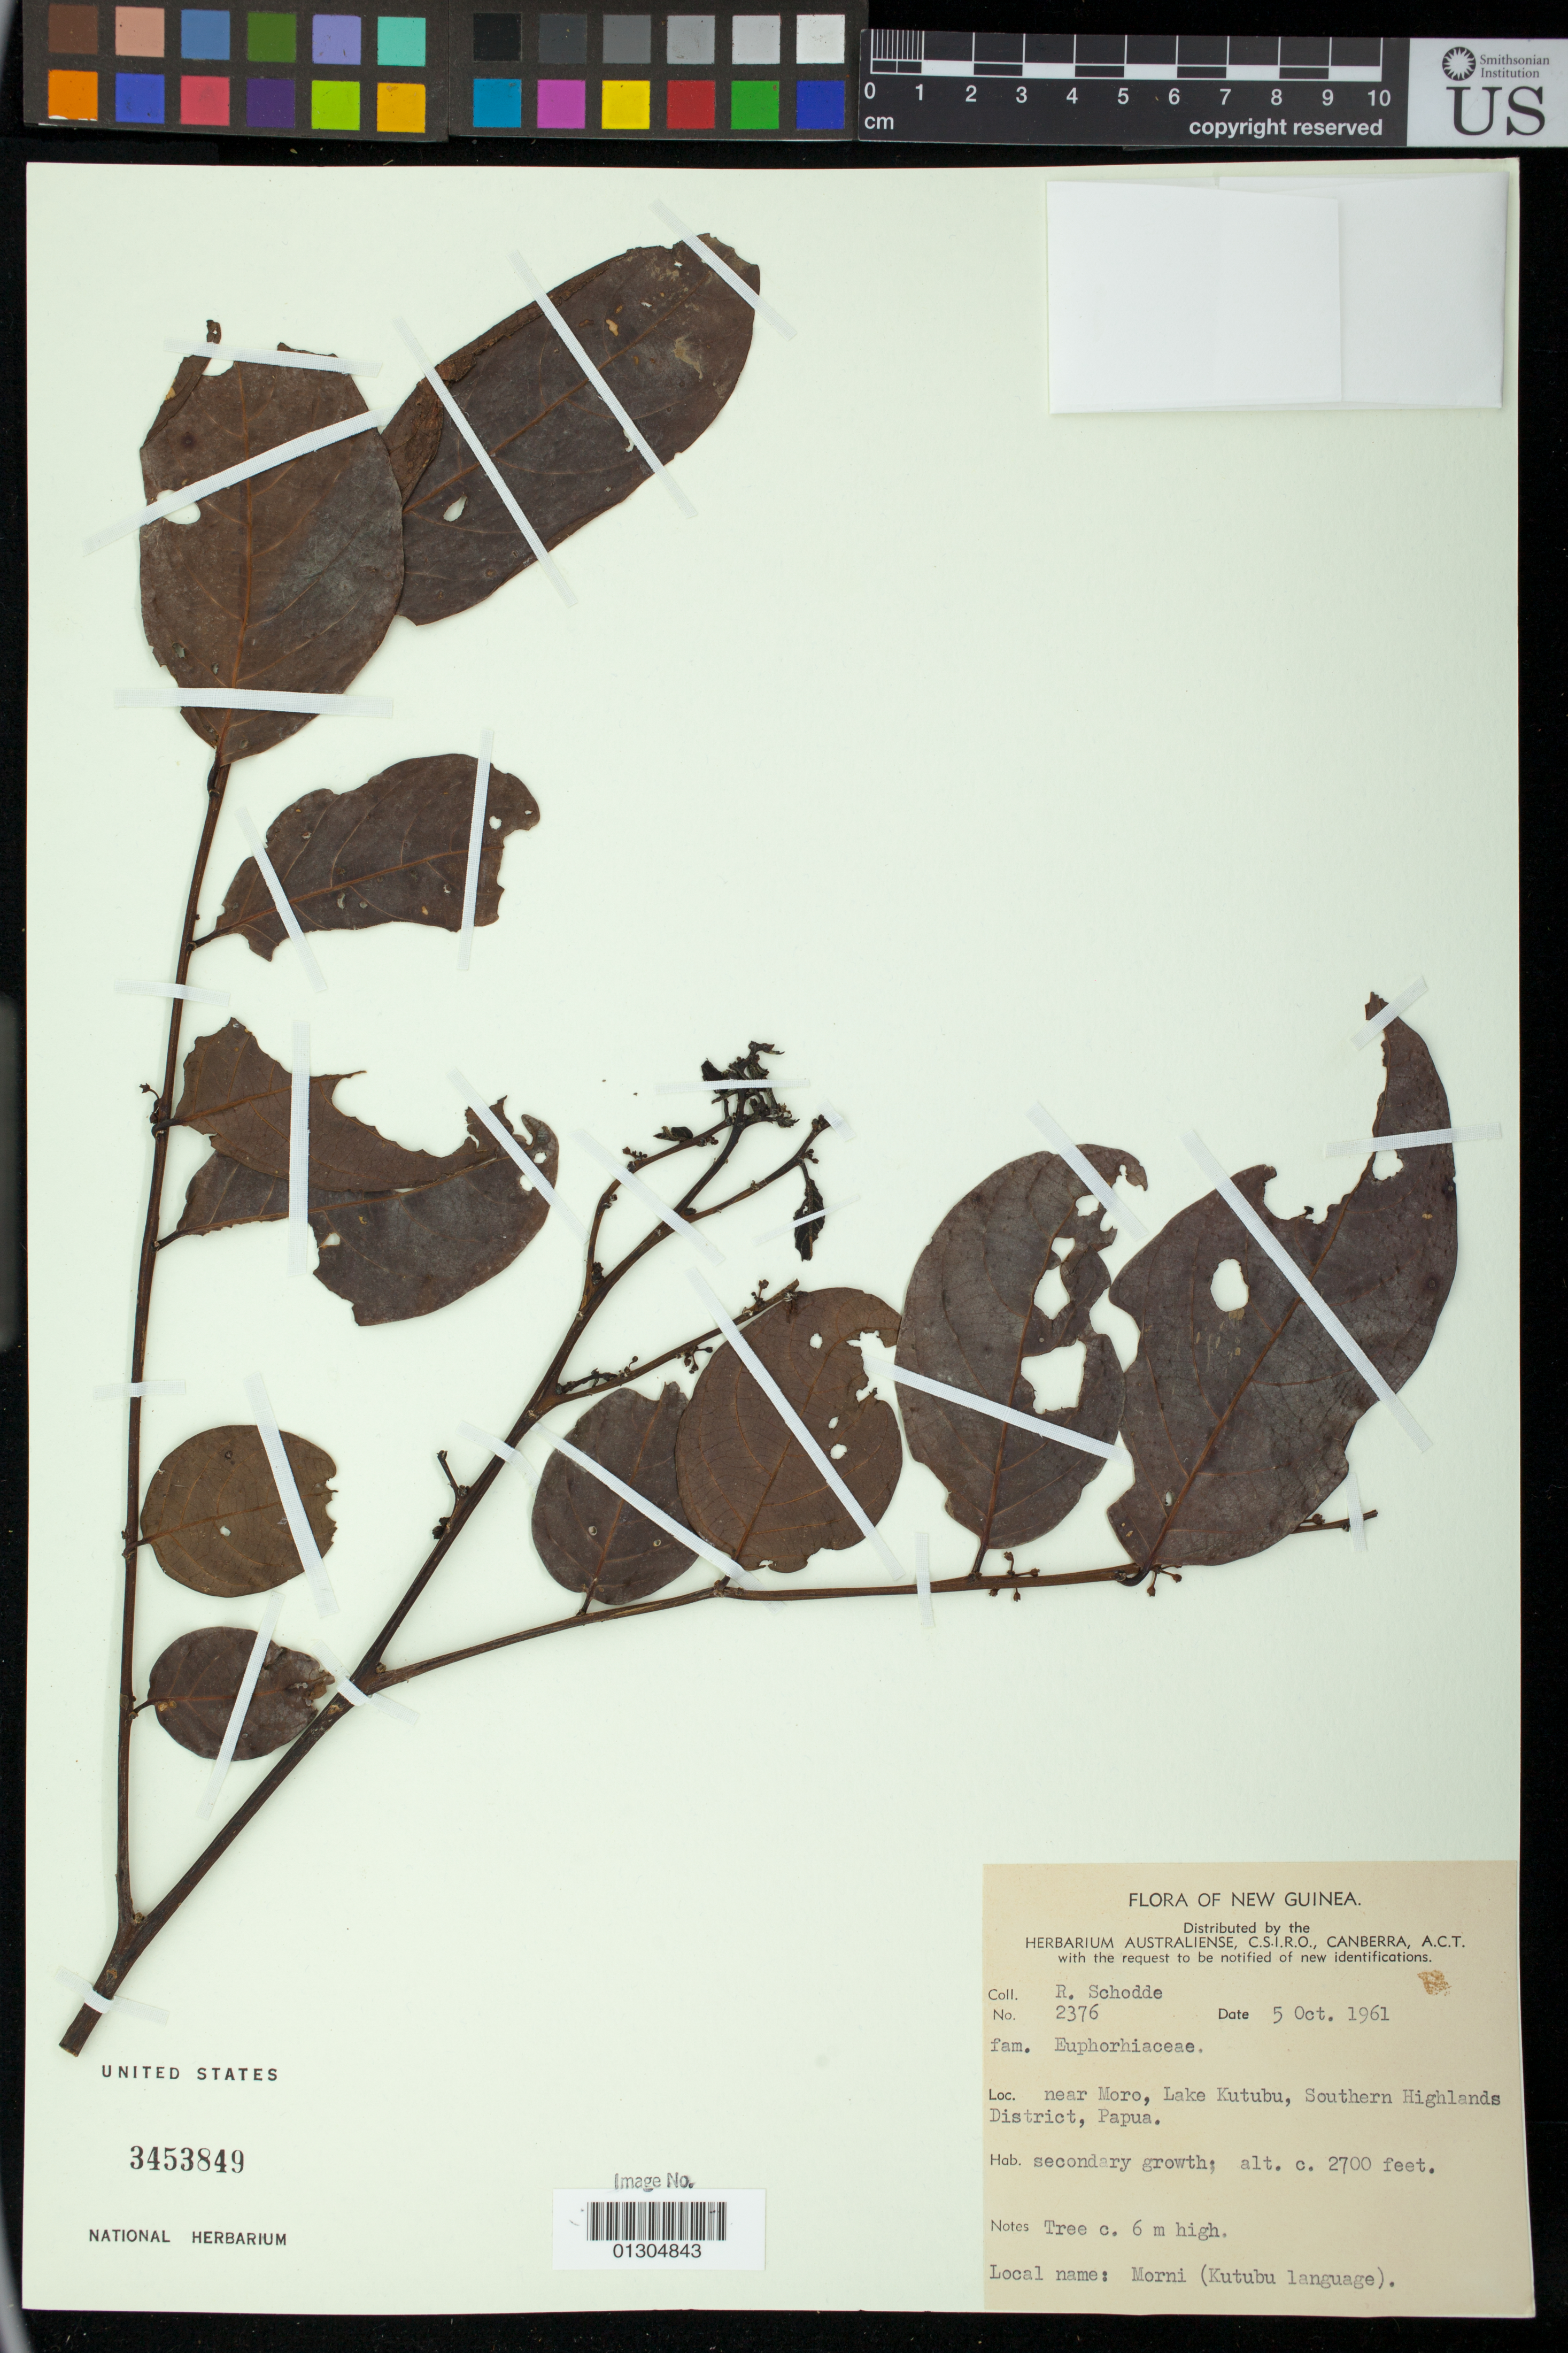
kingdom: Plantae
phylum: Tracheophyta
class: Magnoliopsida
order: Malpighiales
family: Euphorbiaceae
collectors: R. Schodde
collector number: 2376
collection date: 1961-10-05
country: Papua New Guinea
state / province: Southern Highlands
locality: near Moro, Lake Kutubu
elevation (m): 823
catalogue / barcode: US 3453849